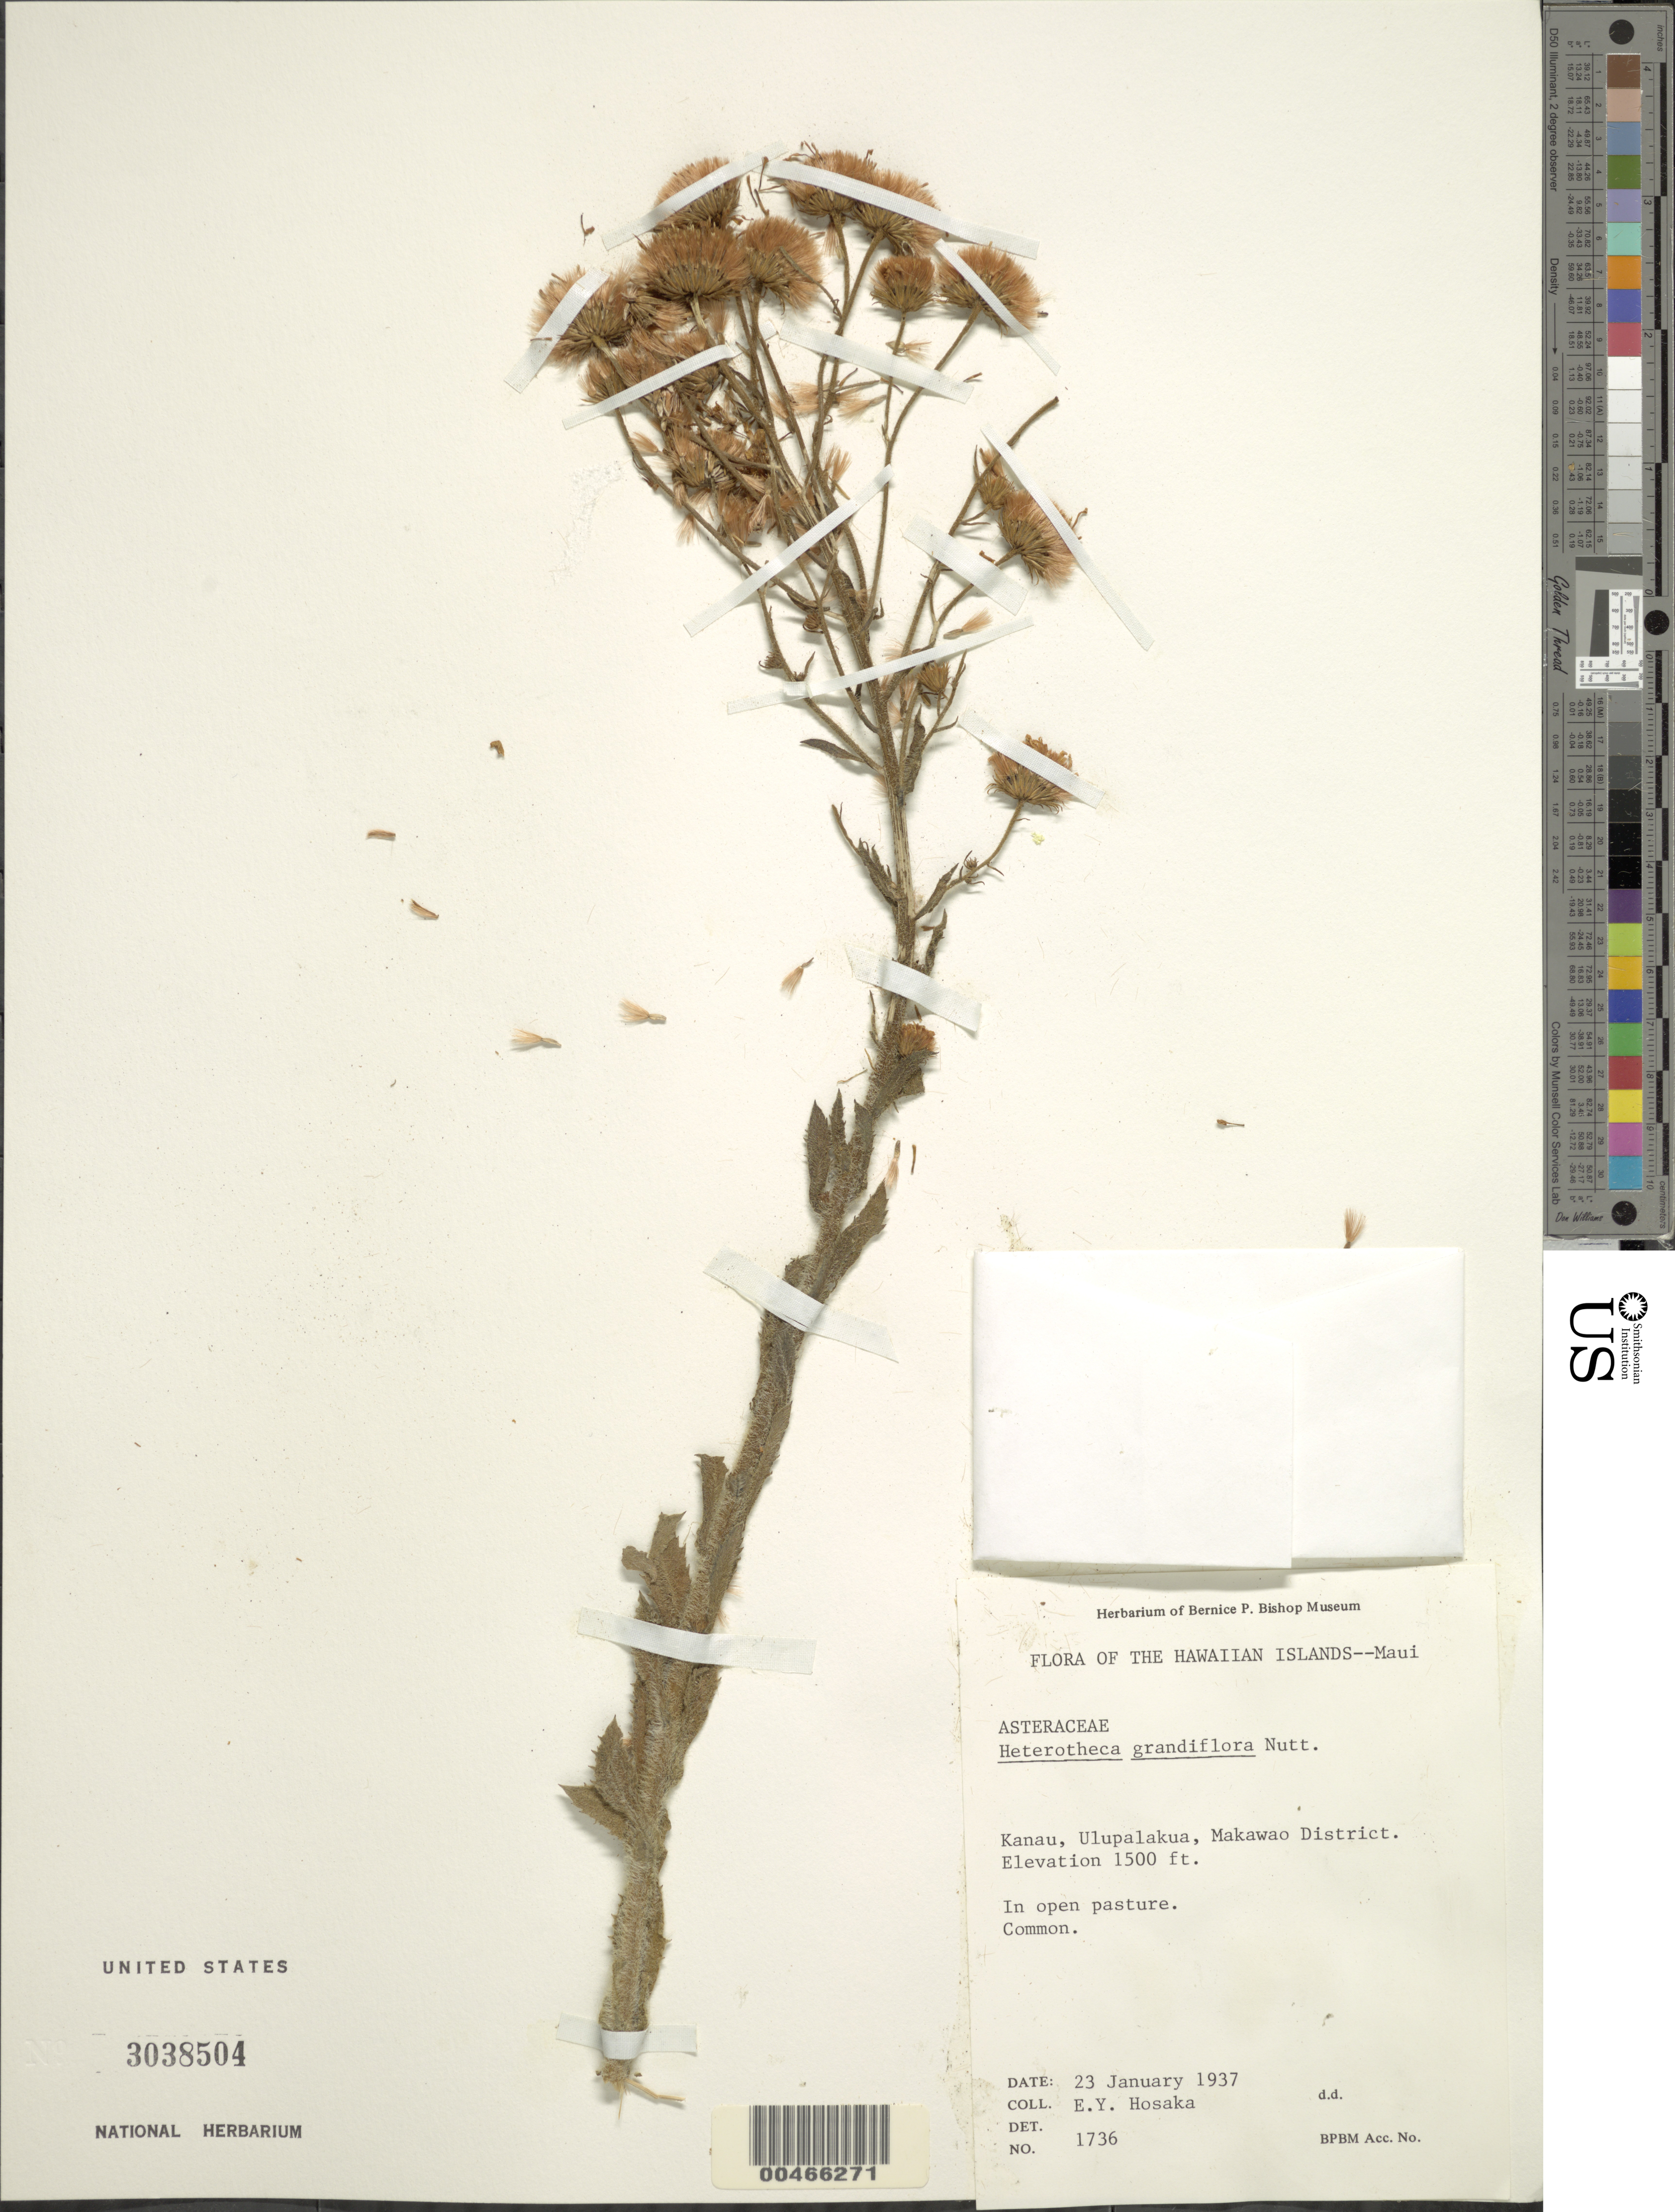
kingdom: Plantae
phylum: Tracheophyta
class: Magnoliopsida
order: Asterales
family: Asteraceae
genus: Heterotheca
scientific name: Heterotheca grandiflora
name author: Nutt.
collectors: E. Y. Hosaka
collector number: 1736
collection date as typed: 23 Jan 1937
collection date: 1937-01-23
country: United States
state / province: Hawaii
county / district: Maui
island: Maui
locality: Kanau, Ulupalakua, Makawao District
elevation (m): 457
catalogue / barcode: US 3038504